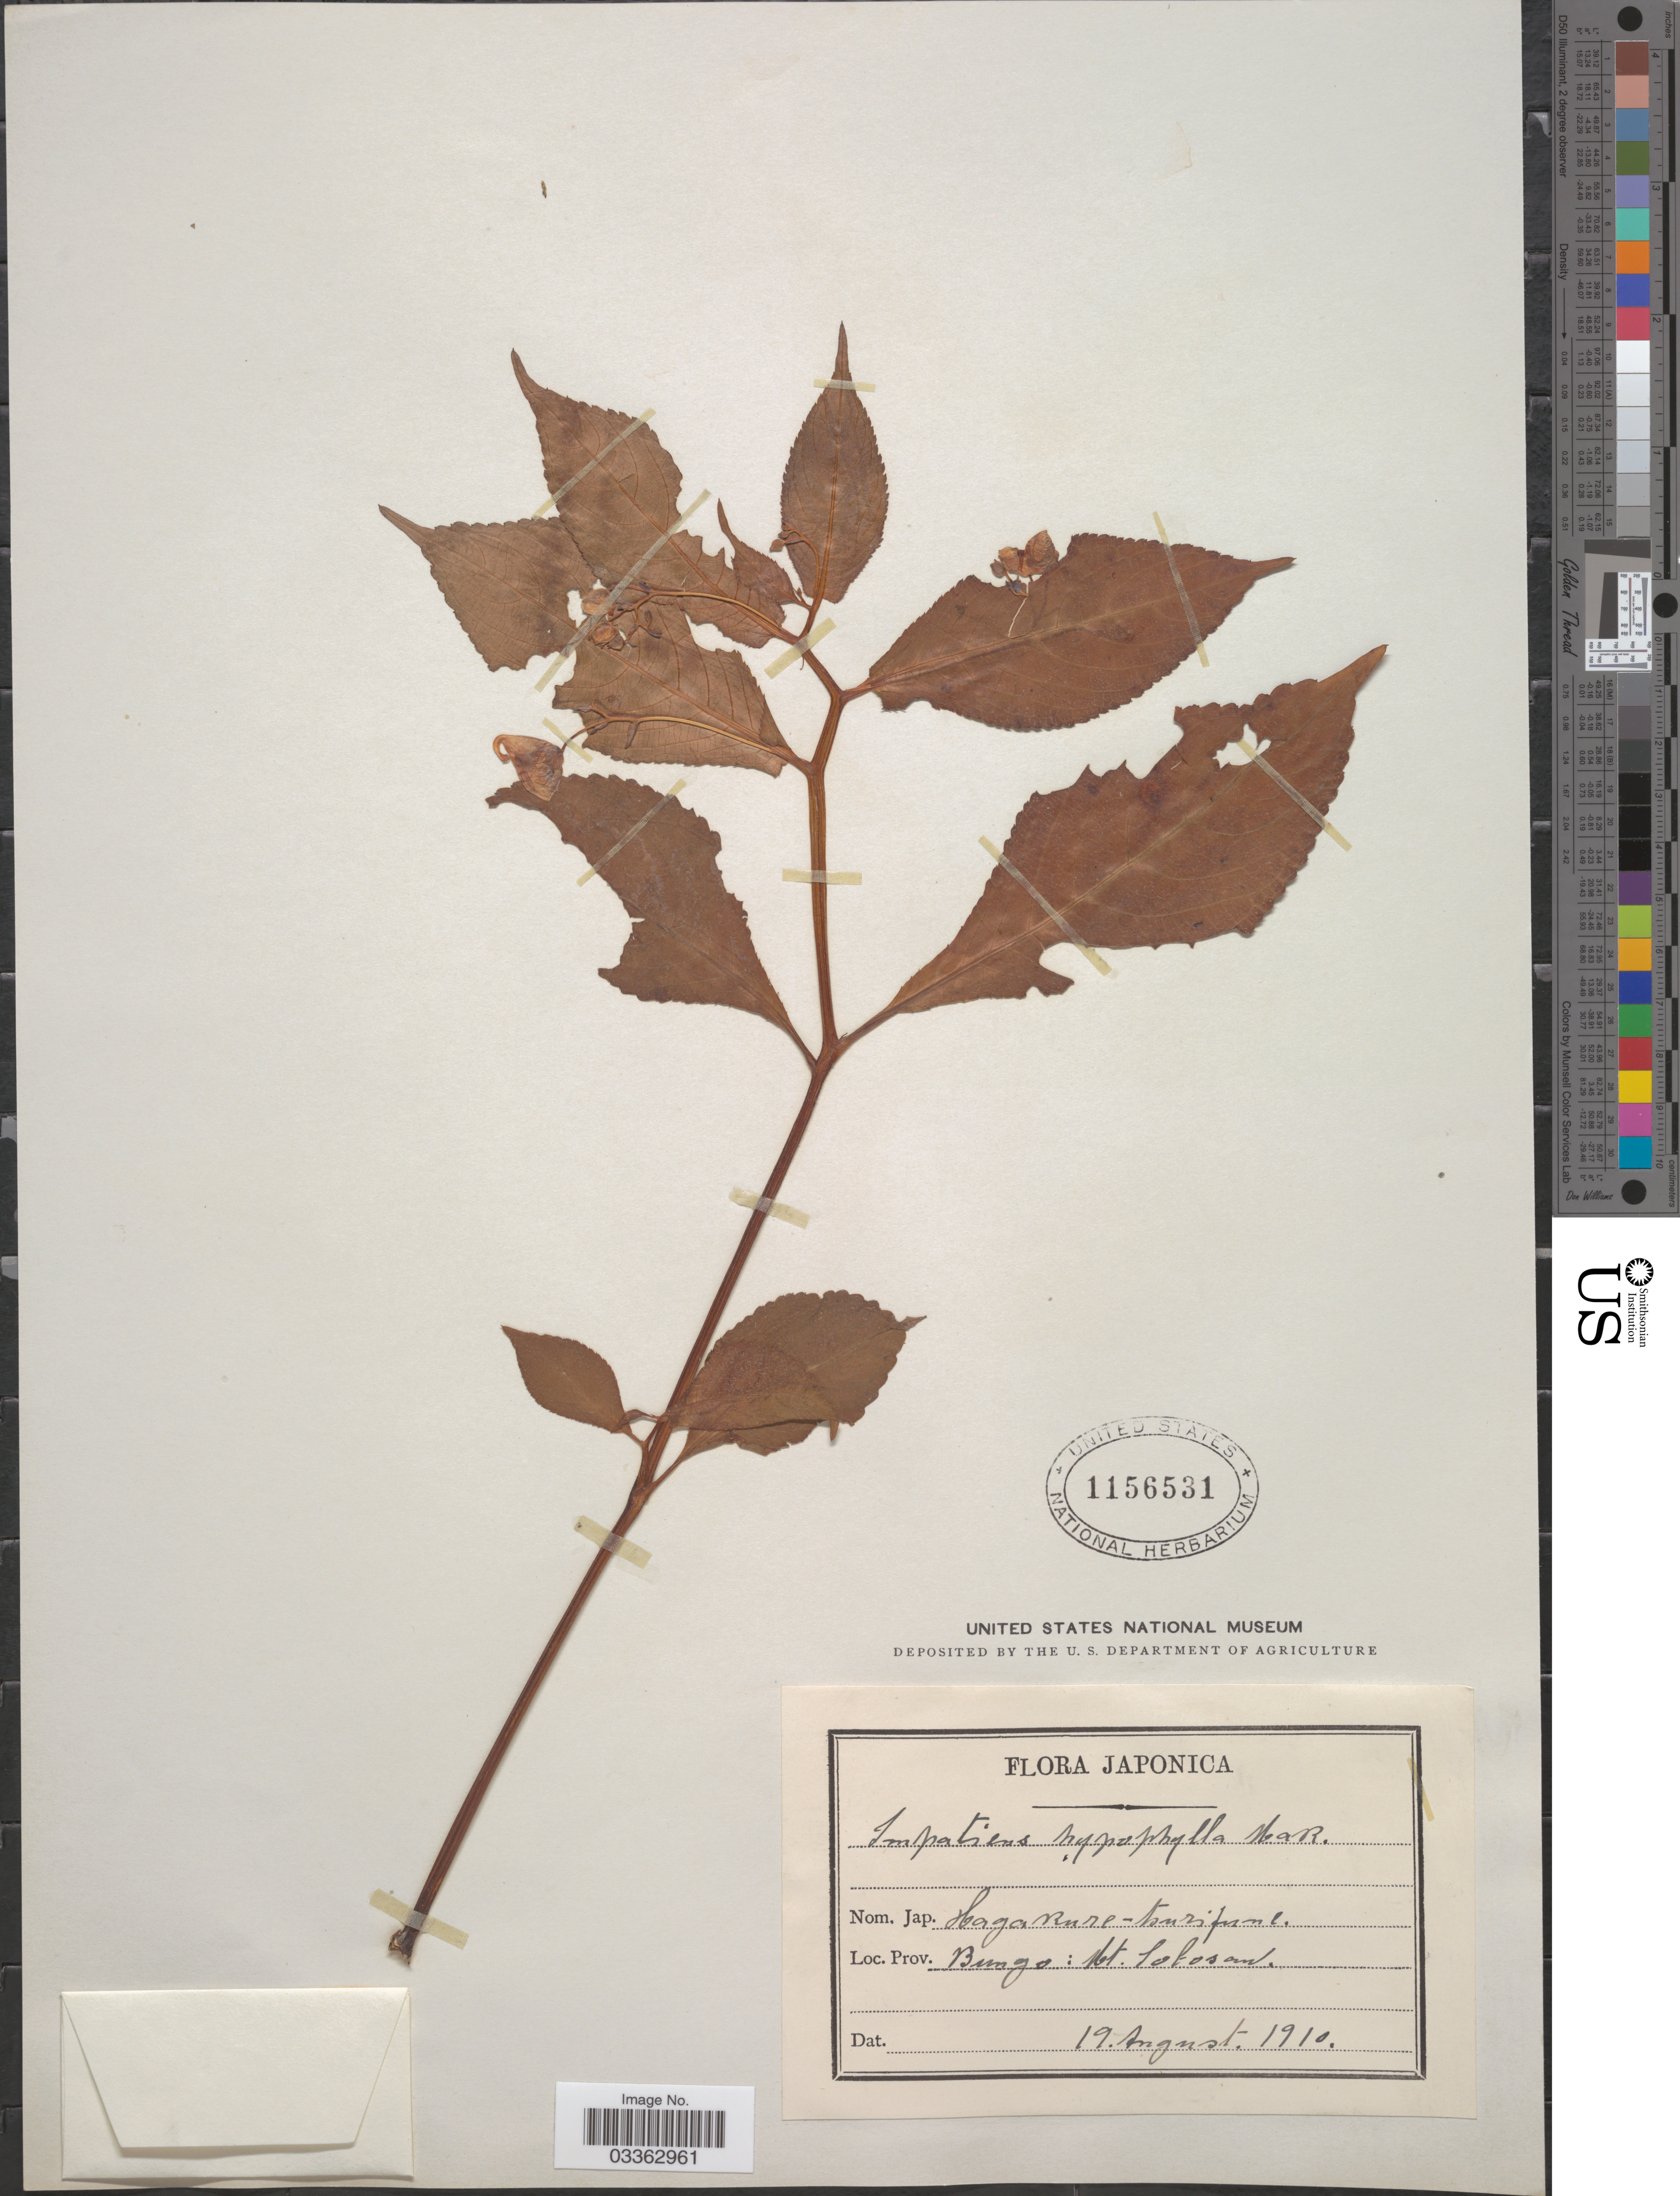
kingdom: Plantae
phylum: Tracheophyta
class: Magnoliopsida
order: Ericales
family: Balsaminaceae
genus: Impatiens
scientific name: Impatiens hypophylla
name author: Makino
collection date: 1910-08-19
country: Japan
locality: Bungo: Mt. Sobosan.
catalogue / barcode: US 1156531